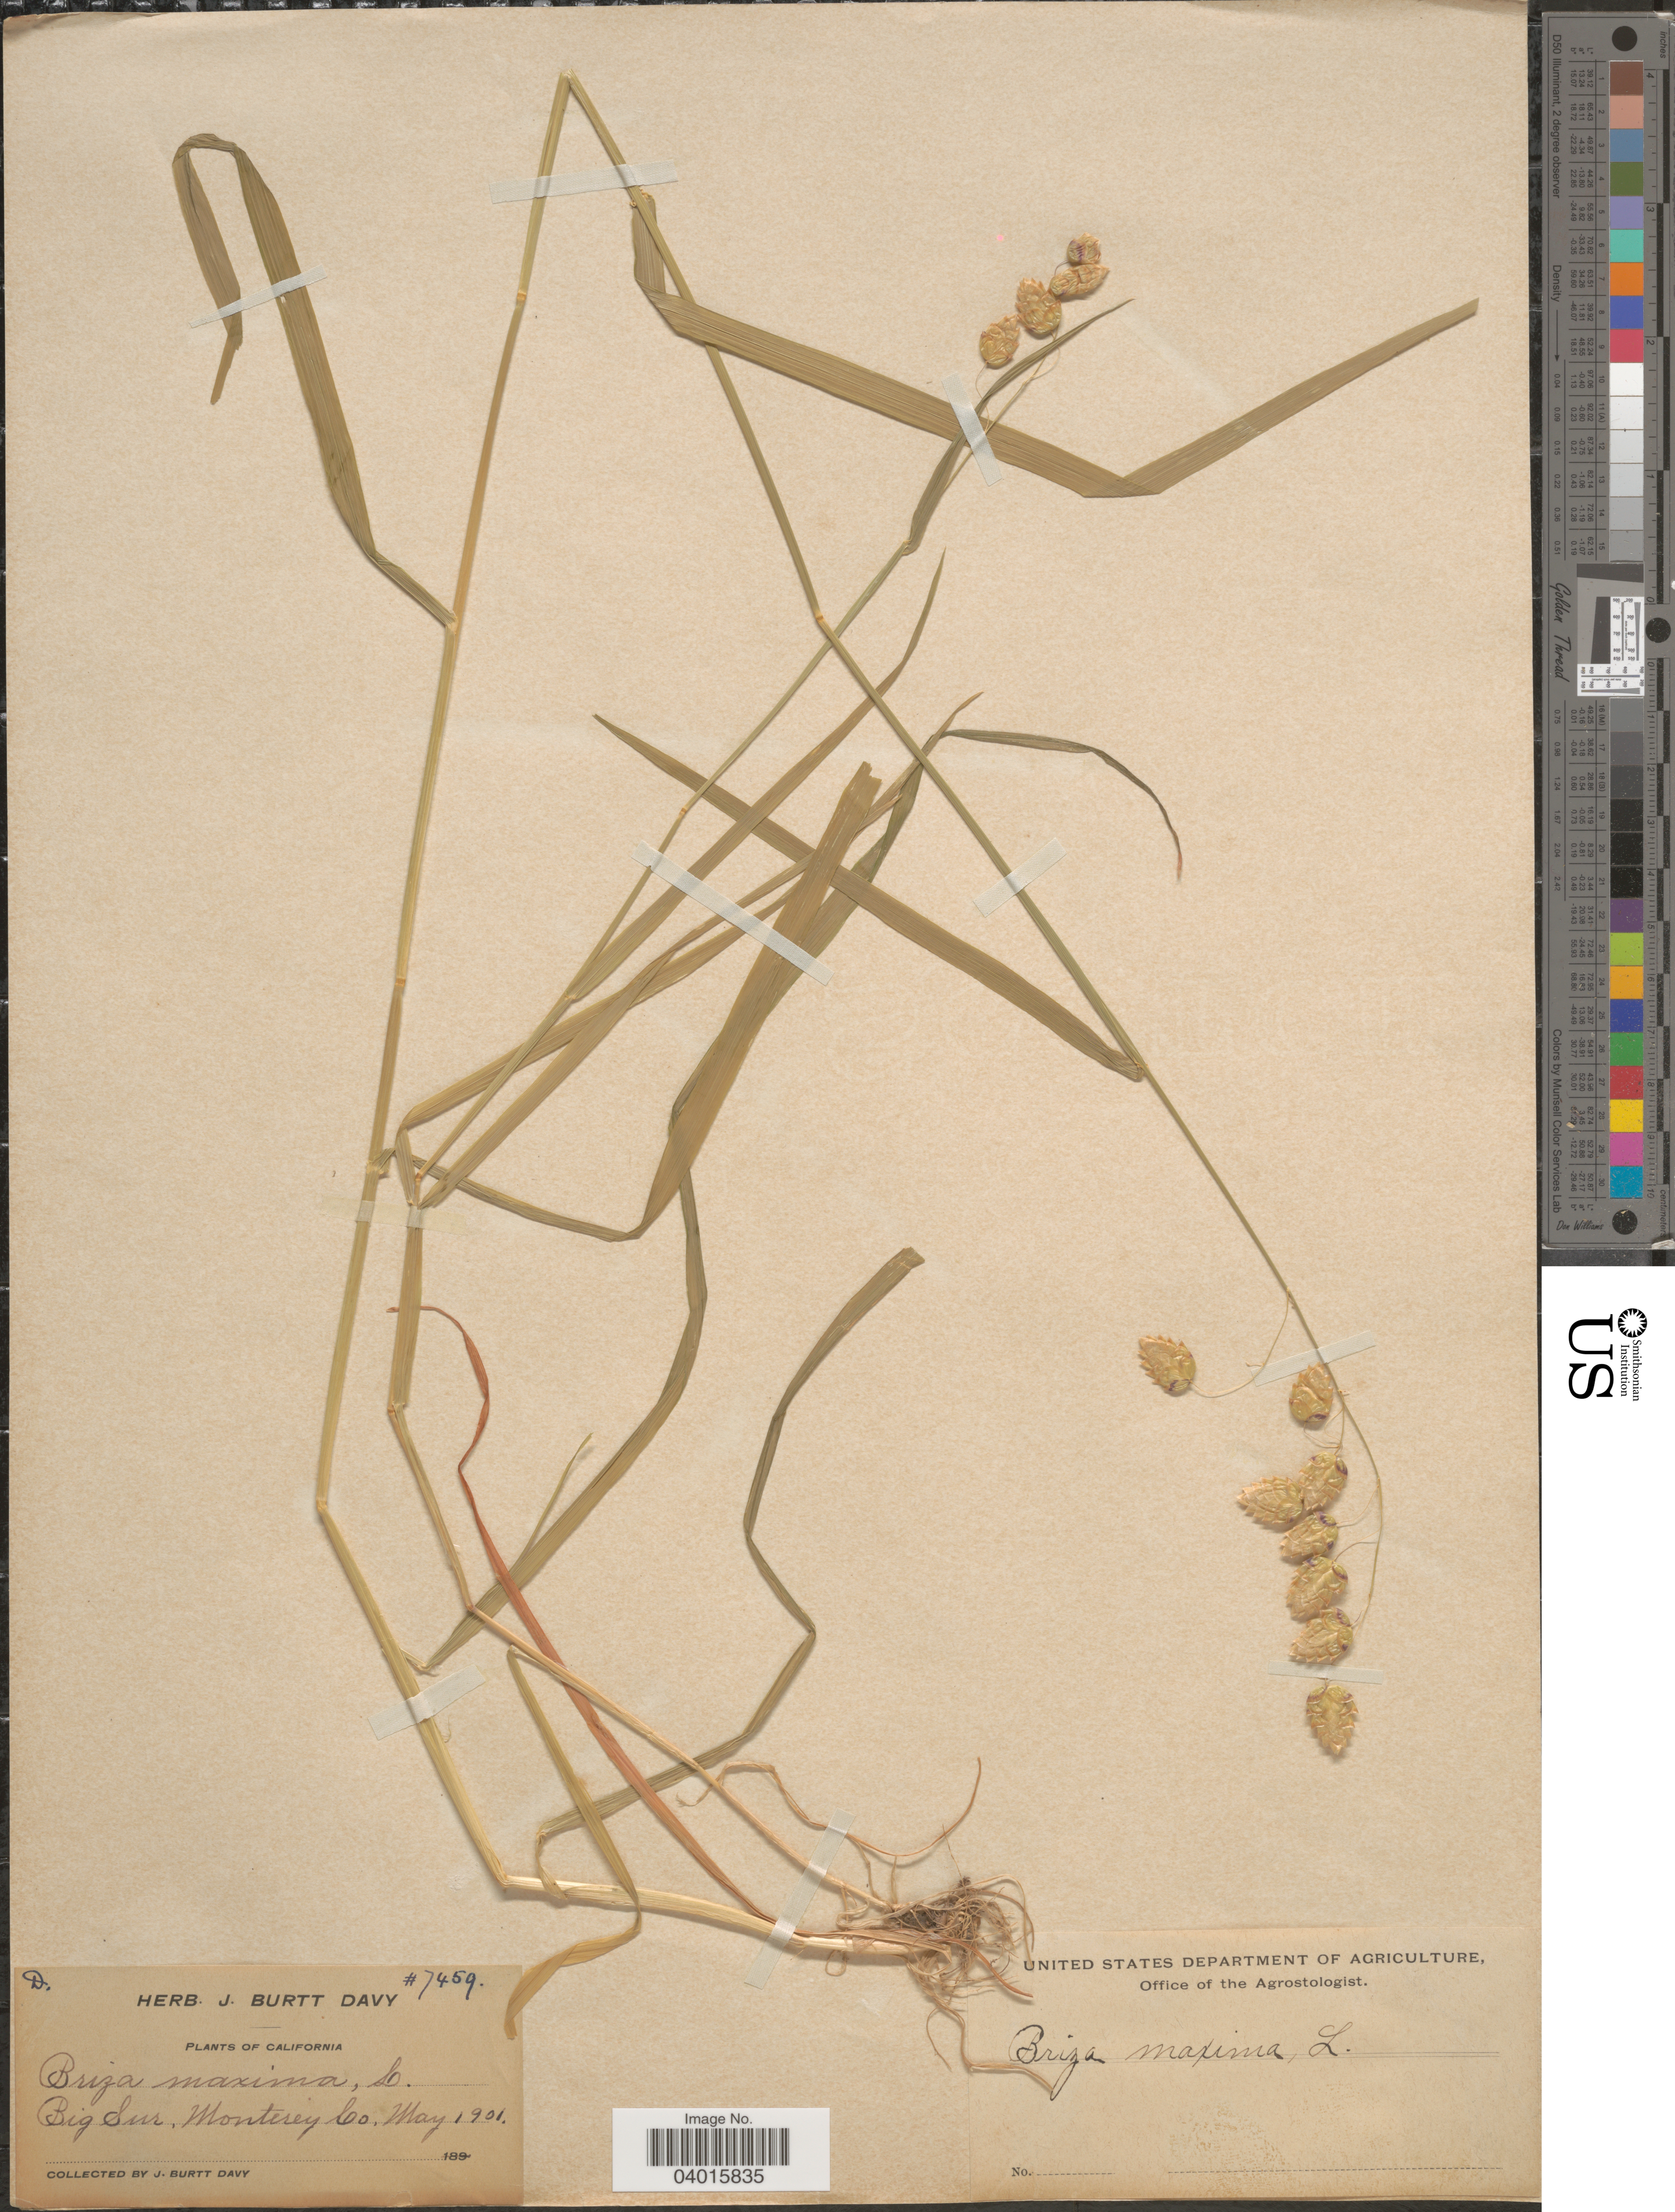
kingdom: Plantae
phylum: Tracheophyta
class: Liliopsida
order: Poales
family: Poaceae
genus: Briza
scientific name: Briza maxima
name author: L.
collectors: J. Burtt Davy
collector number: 7459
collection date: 1901-05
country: United States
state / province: California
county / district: Monterey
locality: Big Sur, Monterey Co.